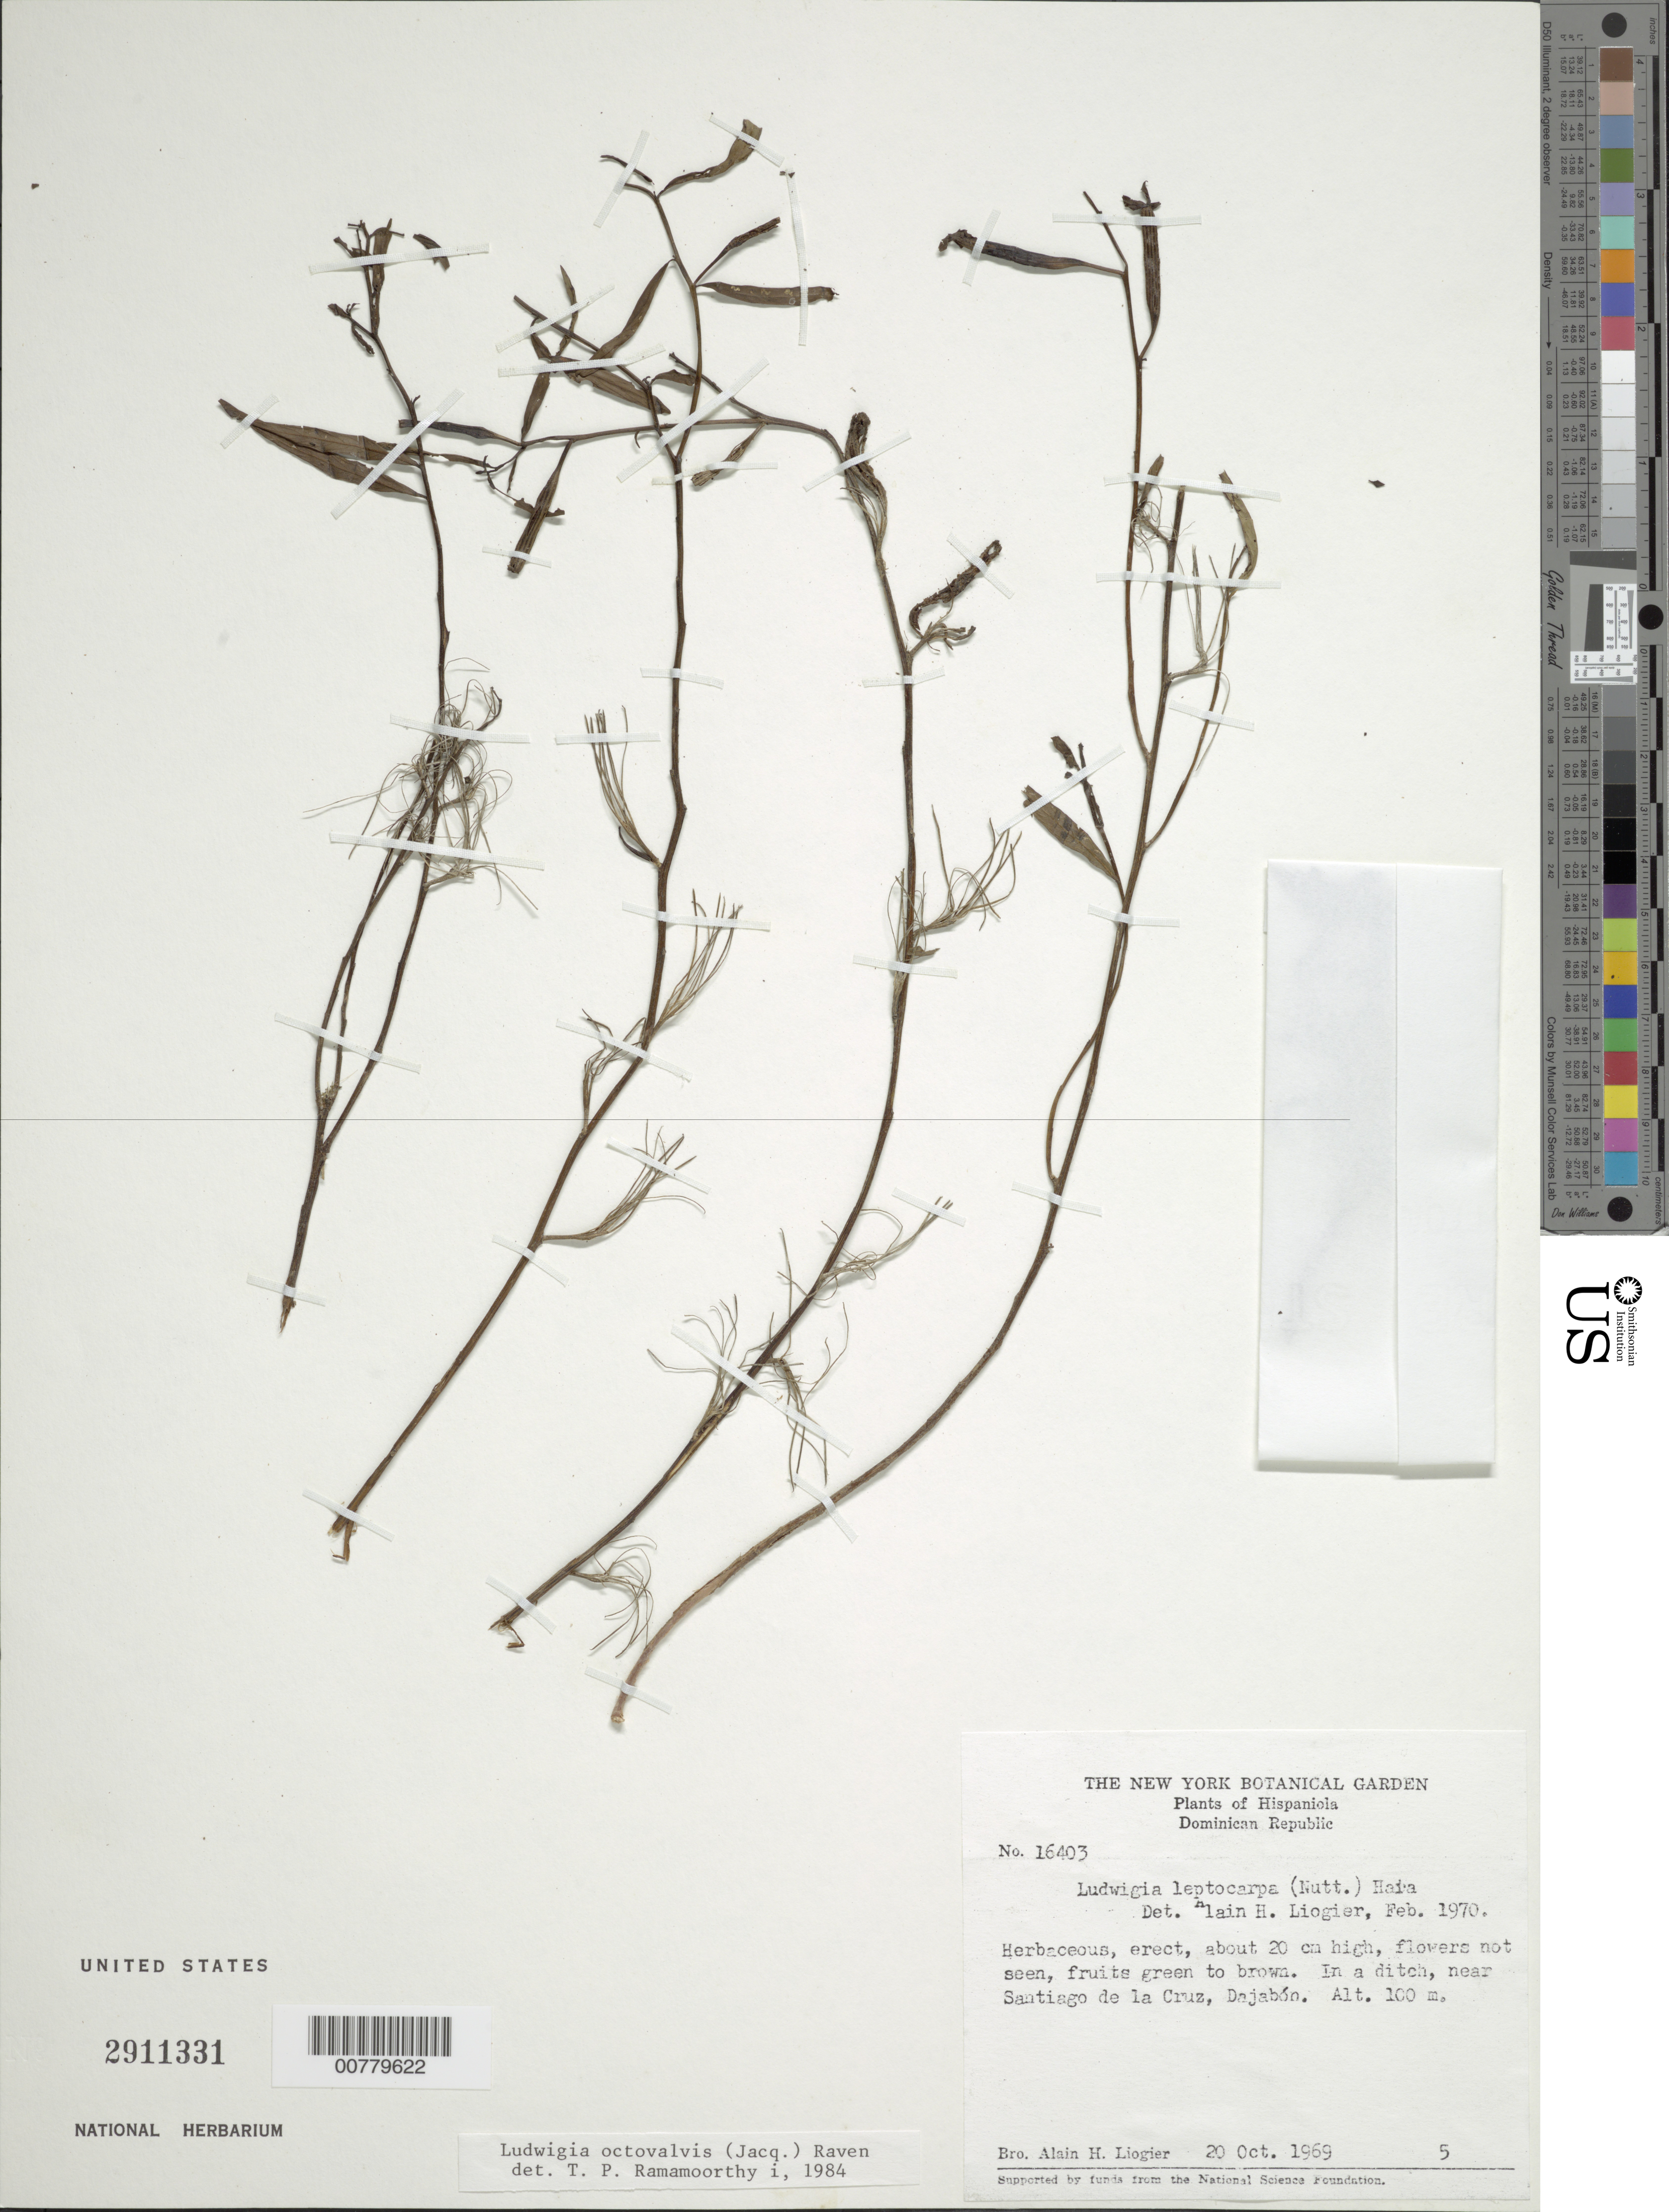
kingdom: Plantae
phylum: Tracheophyta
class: Magnoliopsida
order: Myrtales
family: Onagraceae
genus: Ludwigia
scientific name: Ludwigia octovalvis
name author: (Jacq.) P.H. Raven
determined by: Ramamoorthy, T. P.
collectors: A. H. Liogier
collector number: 16403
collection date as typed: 20 Oct 1969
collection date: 1969-10-20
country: Dominican Republic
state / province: Dajabon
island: Hispaniola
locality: Near Santiago de la Cruz.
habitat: In a ditch.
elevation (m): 100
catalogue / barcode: US 2911331